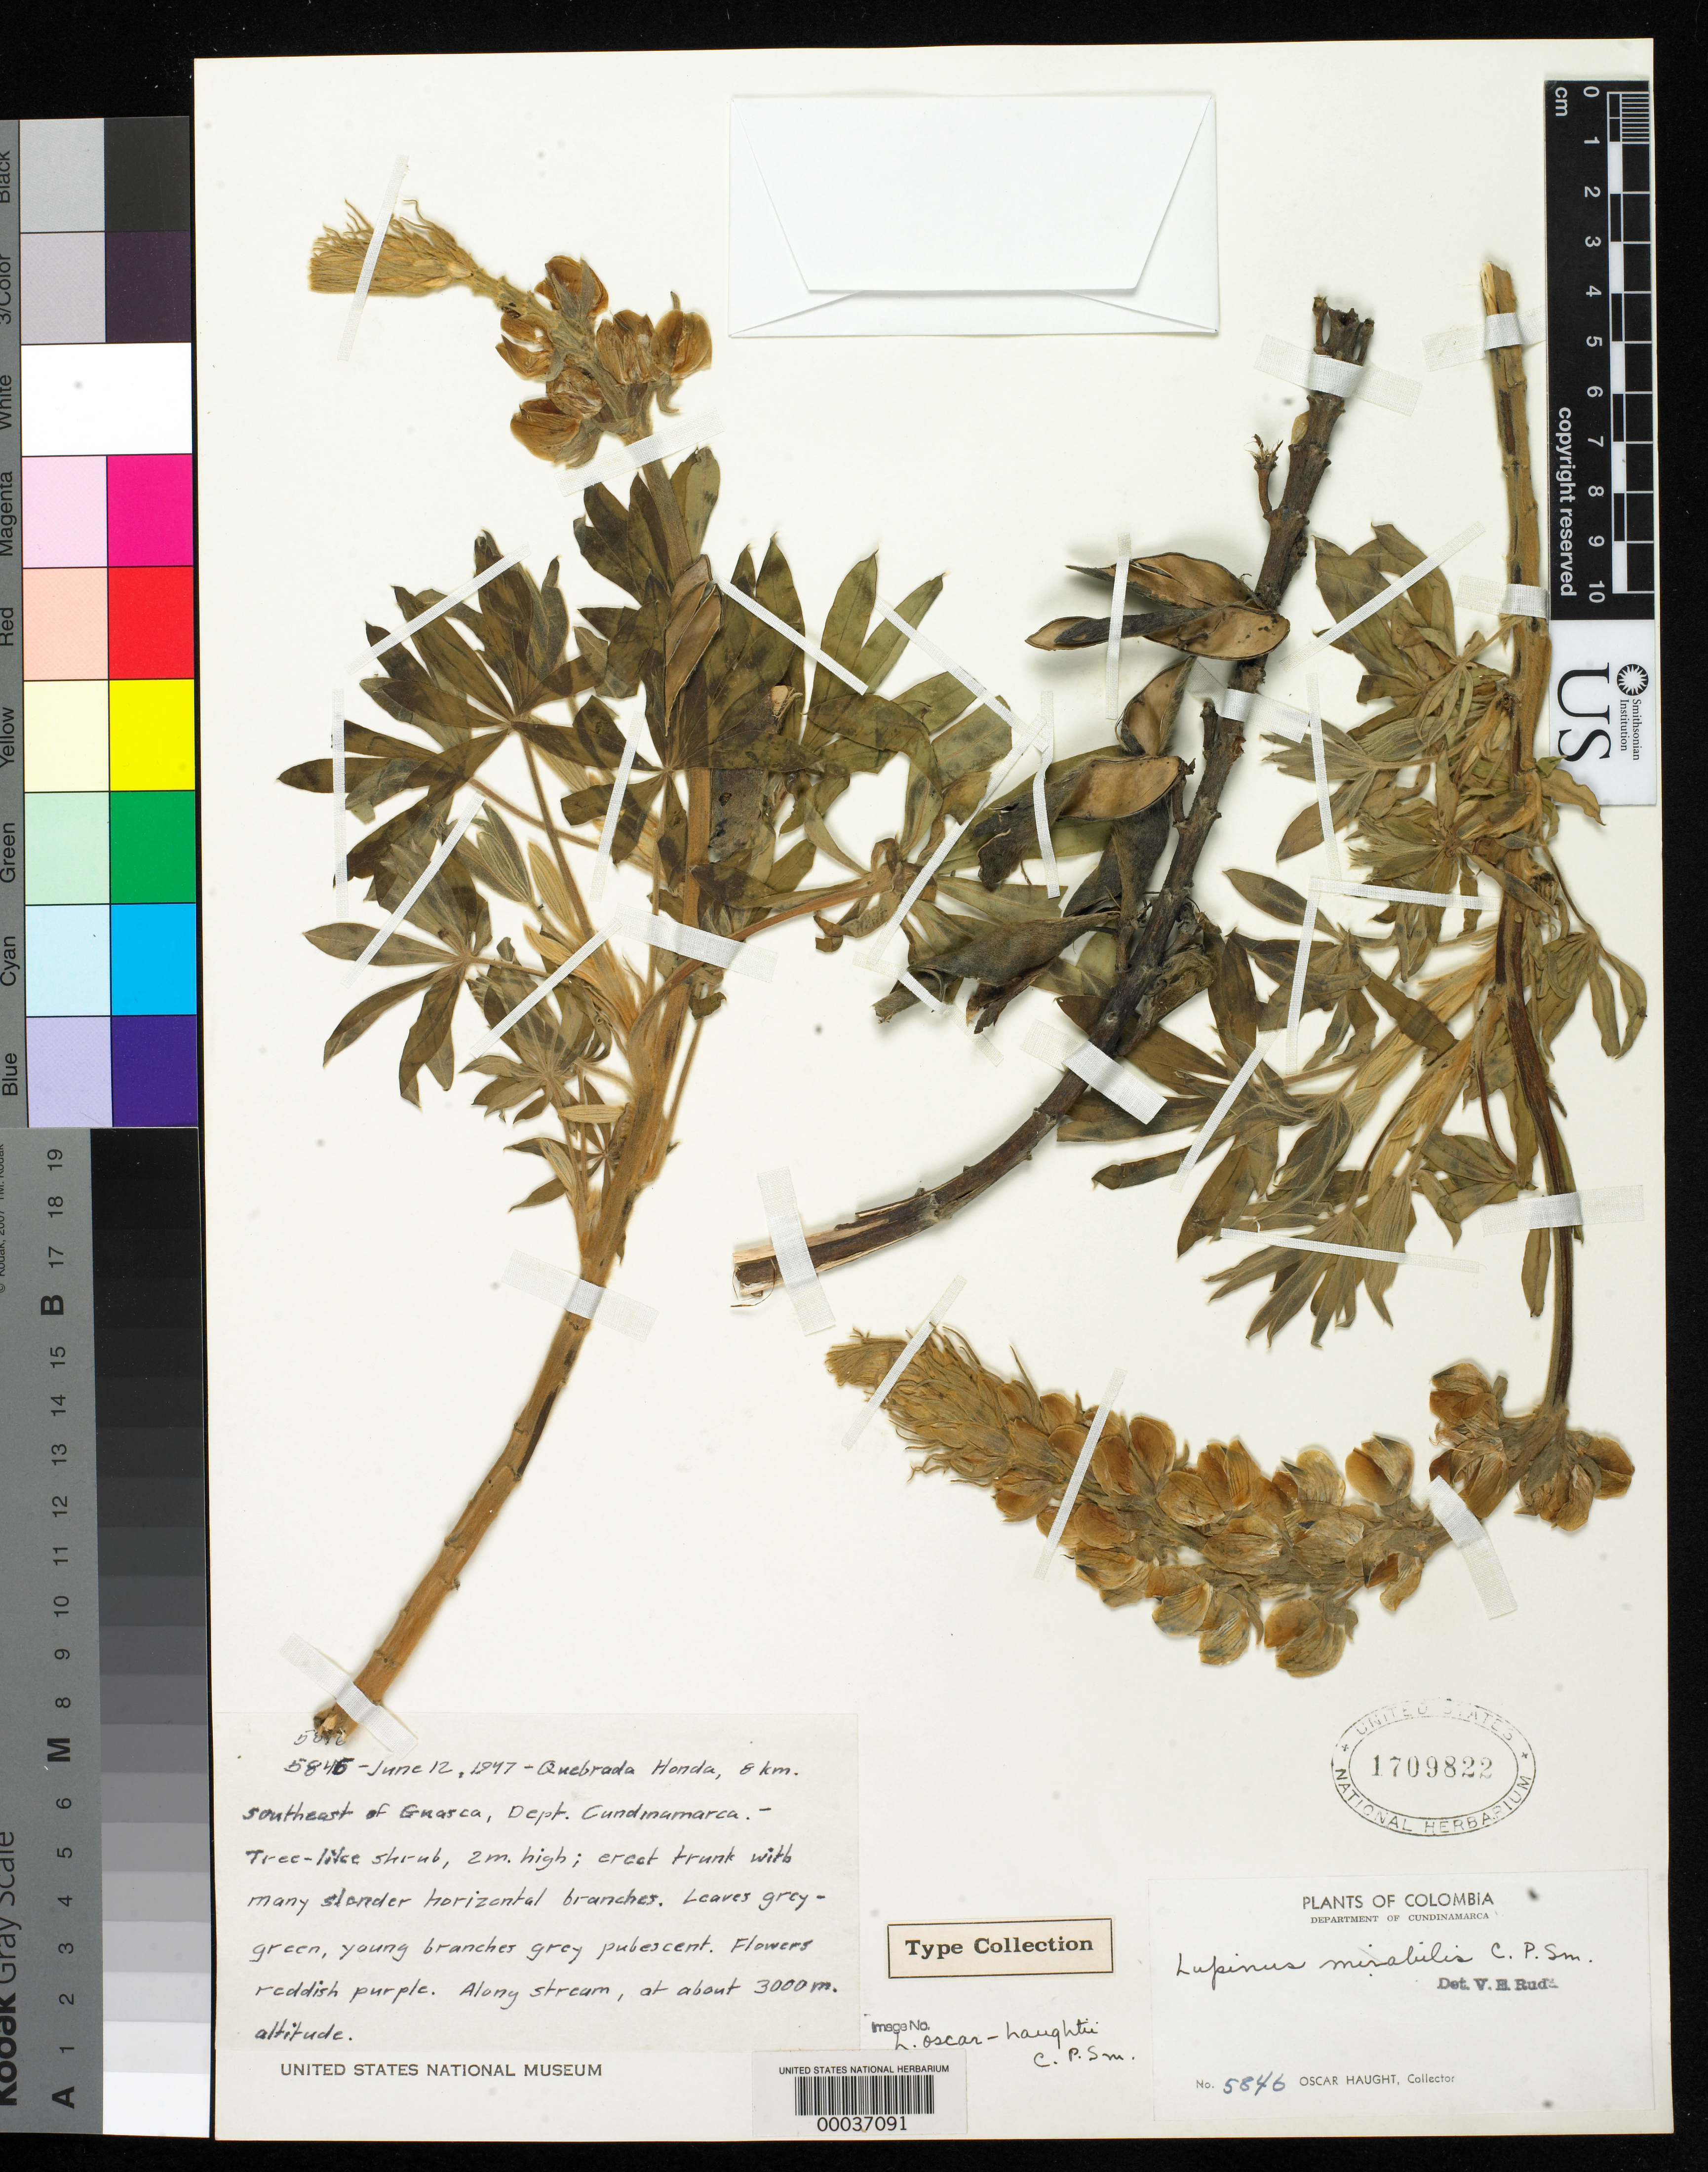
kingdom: Plantae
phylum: Tracheophyta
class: Magnoliopsida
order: Fabales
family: Fabaceae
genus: Lupinus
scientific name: Lupinus oscar-haughtii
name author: C.P. Sm.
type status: Isotype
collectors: O. L. Haught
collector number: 5846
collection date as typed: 12 Jun 1947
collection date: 1947-06-12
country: Colombia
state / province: Cundinamarca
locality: Quebrada Honda, 8 km SE of Guasca.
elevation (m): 3000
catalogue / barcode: US 1709822